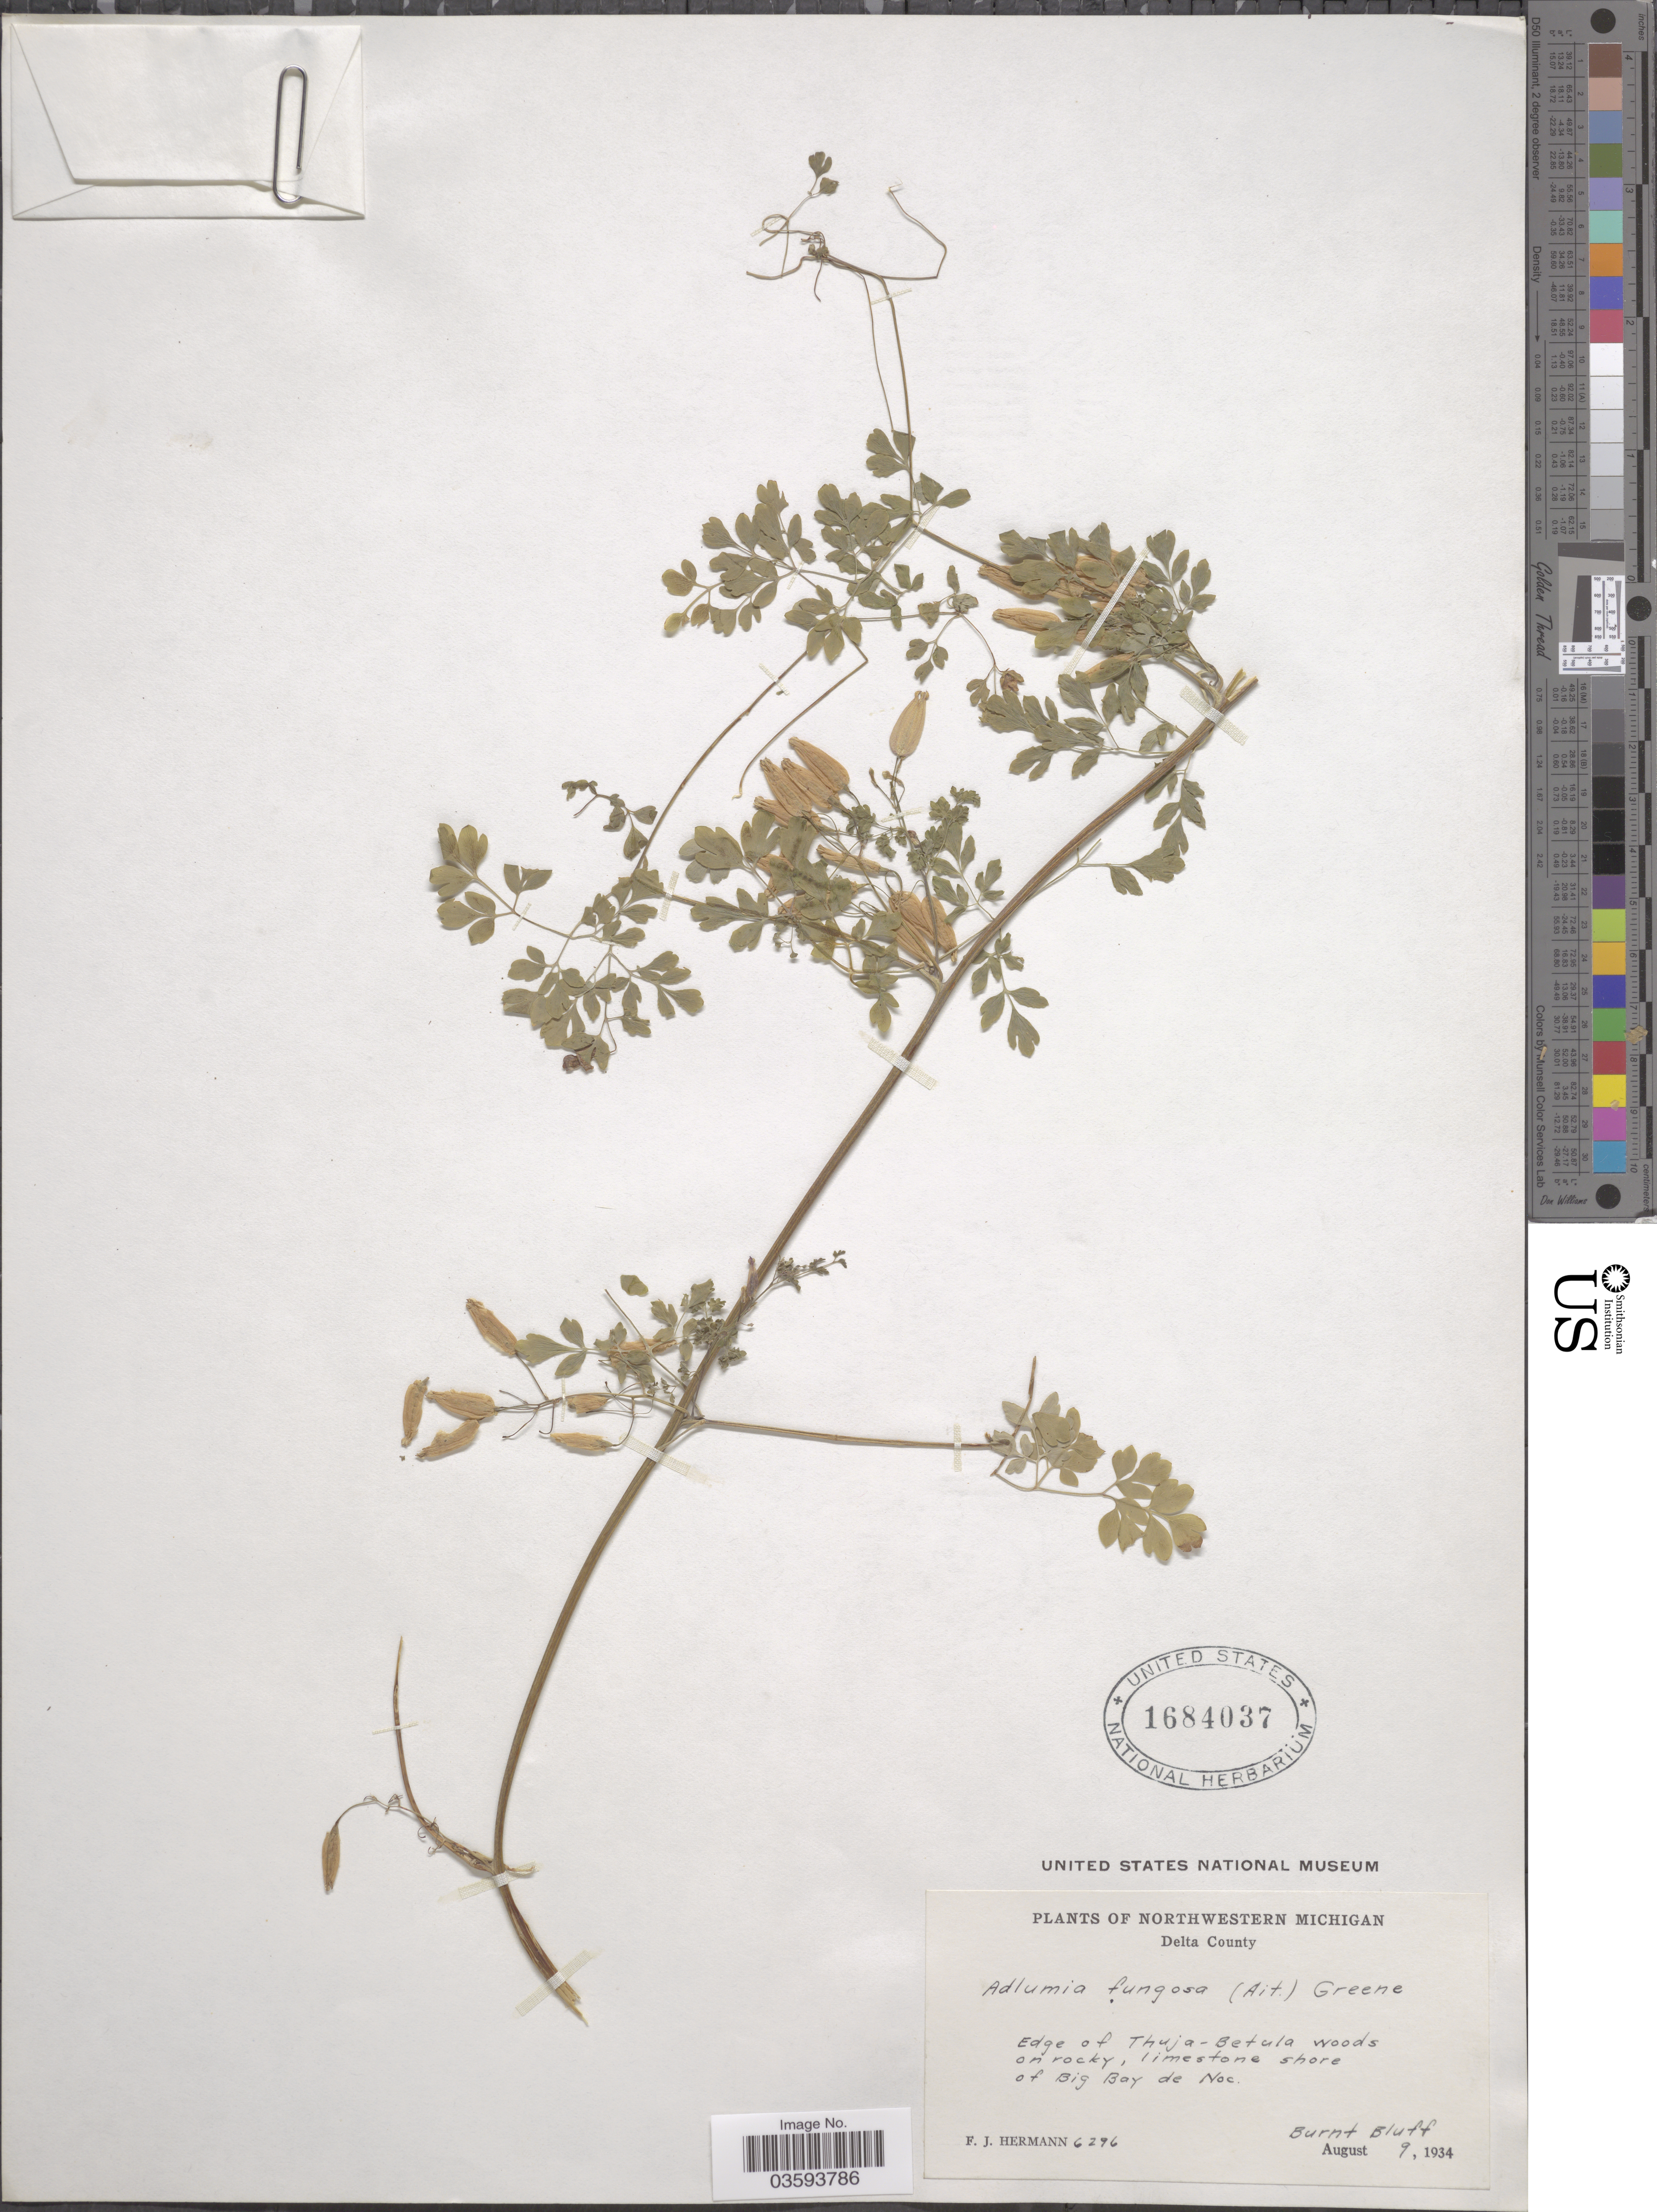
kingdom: Plantae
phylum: Tracheophyta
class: Magnoliopsida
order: Ranunculales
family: Papaveraceae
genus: Adlumia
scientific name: Adlumia fungosa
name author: (Aiton) Greene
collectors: F. J. Hermann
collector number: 6296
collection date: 1934-08-09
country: United States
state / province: Michigan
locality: Northwestern Michigan. Delta County. Edge of Thuja-Betula woods on rocky, limestone shore of Big Boy de Noc. Burnt Bluff.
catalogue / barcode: US 1684037